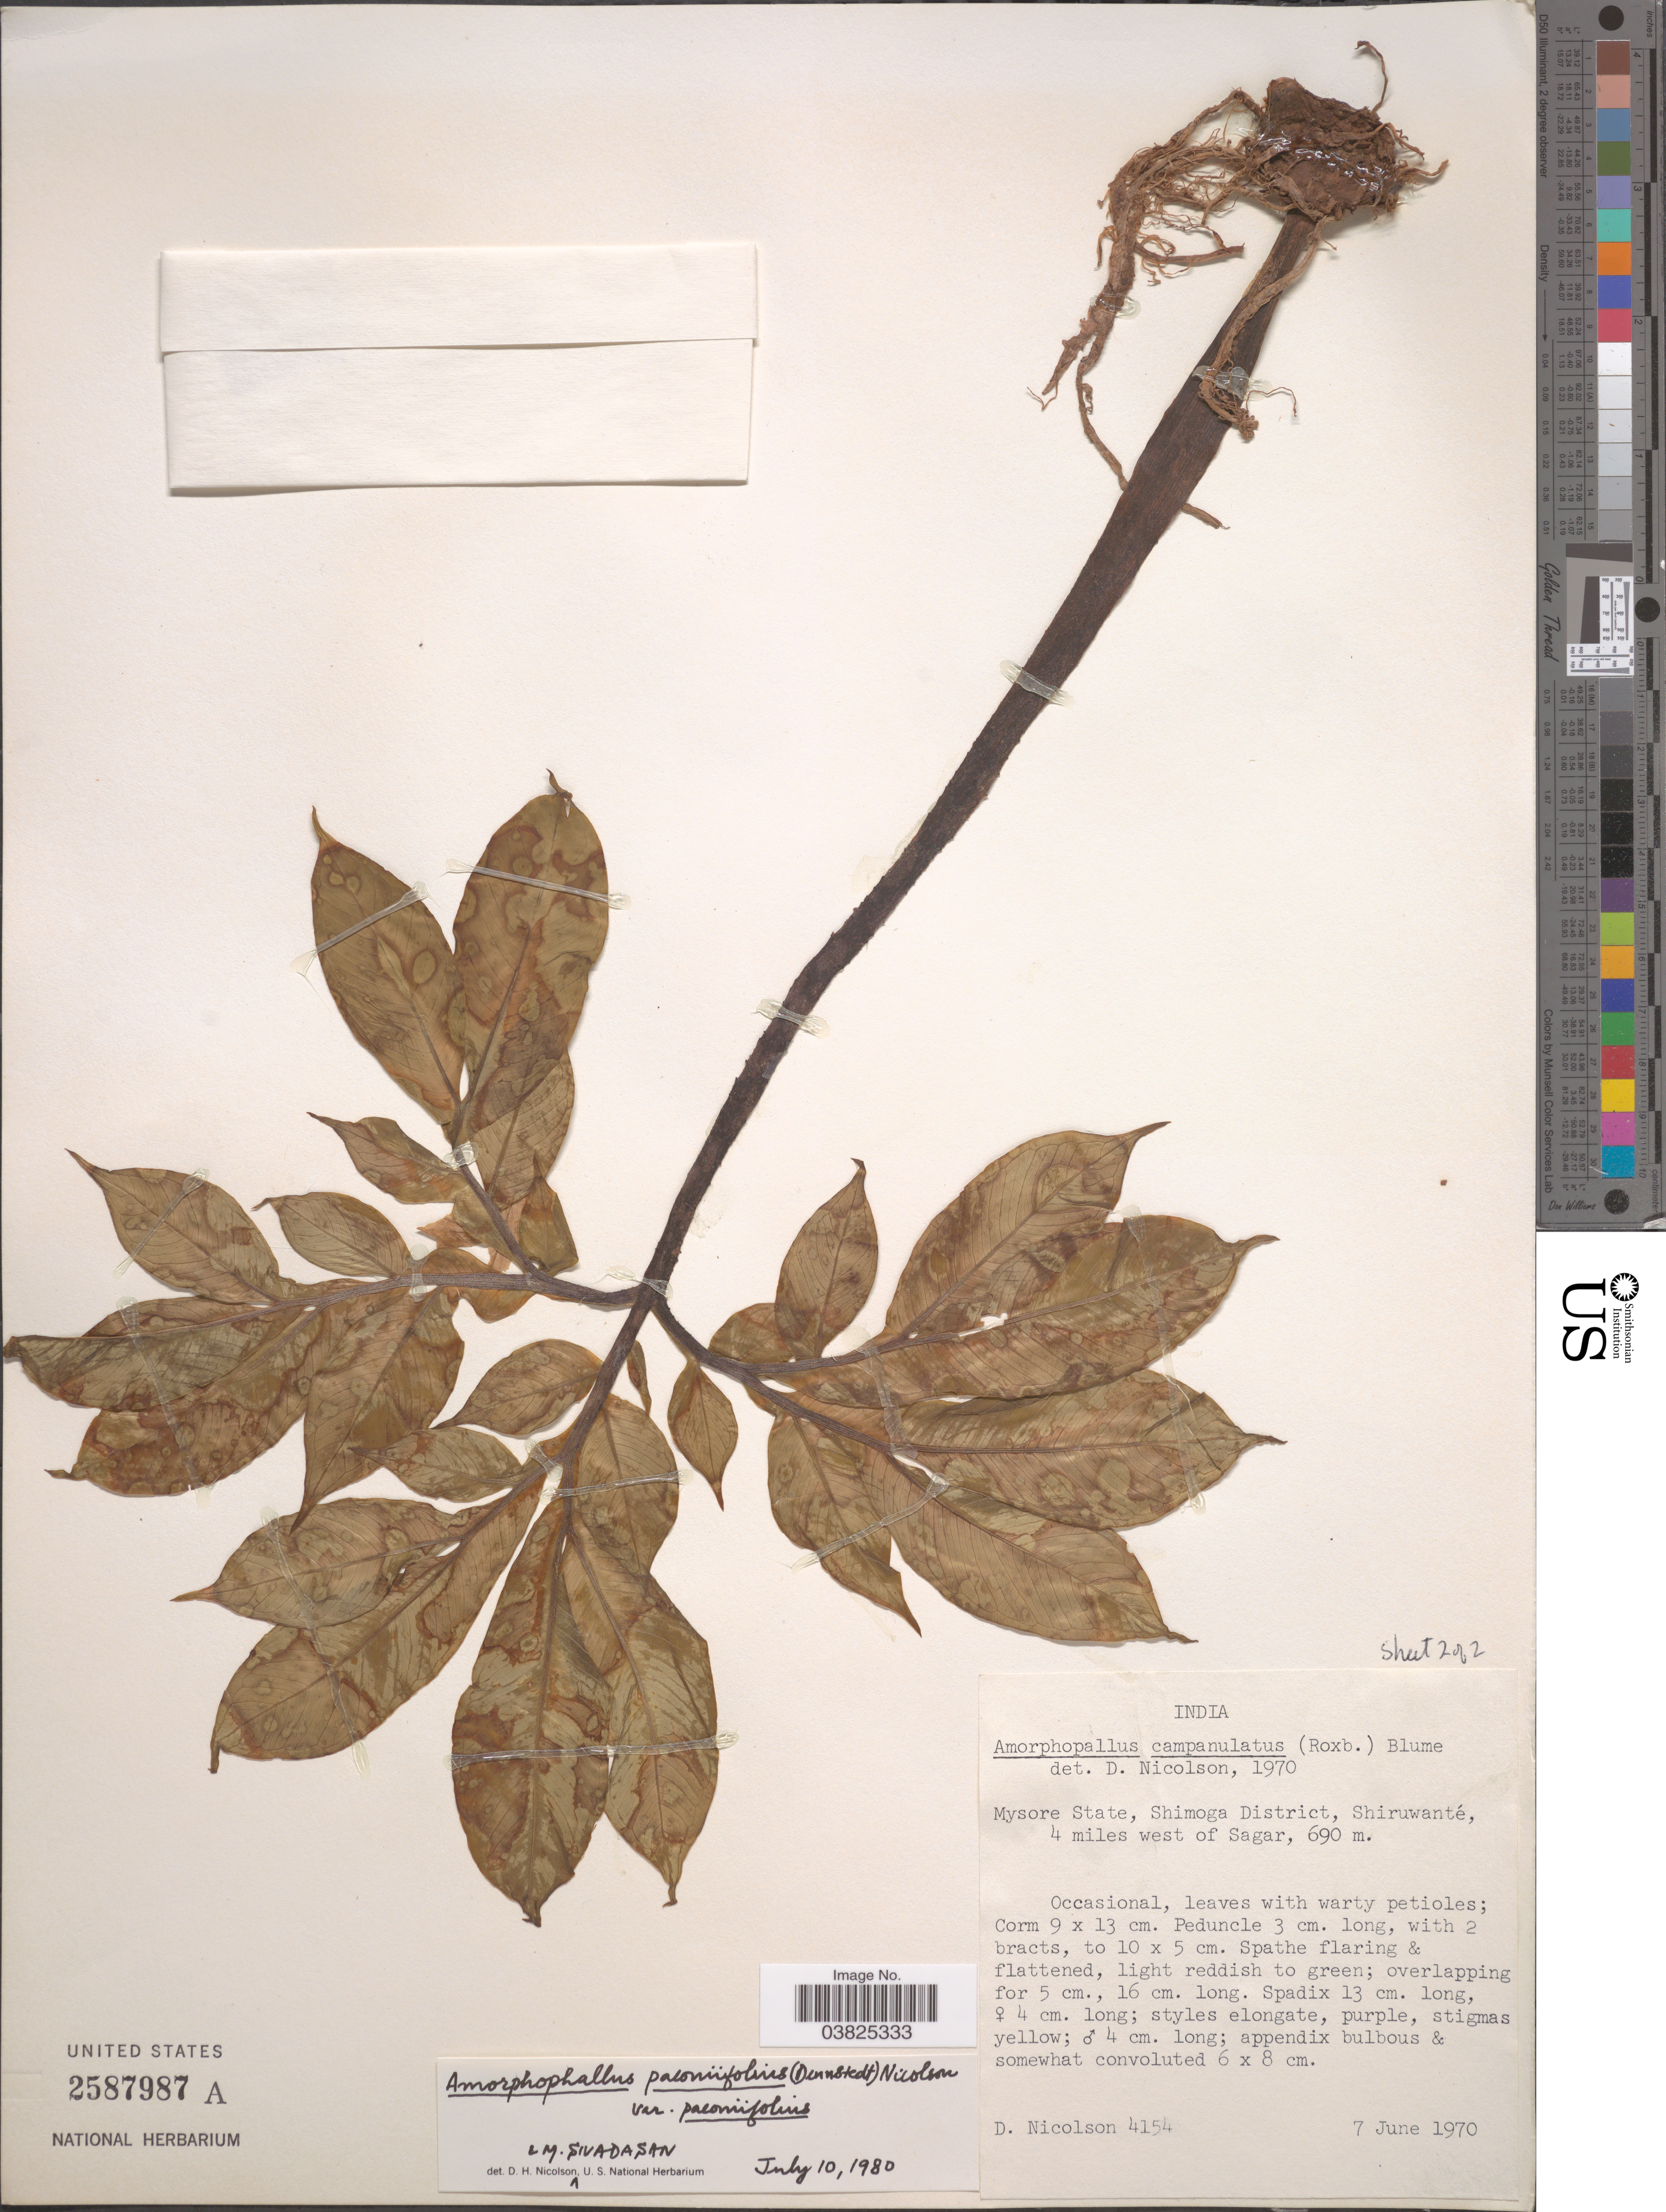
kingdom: Plantae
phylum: Tracheophyta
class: Liliopsida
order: Alismatales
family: Araceae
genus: Amorphophallus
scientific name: Amorphophallus paeoniifolius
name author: (Dennst.) Nicolson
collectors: D. H. Nicolson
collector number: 4154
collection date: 1970-06-07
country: India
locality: Mysore State, Shimoga District, Shiruwanté, 4 miles west of Sagar.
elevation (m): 690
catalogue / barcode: US 2587987A